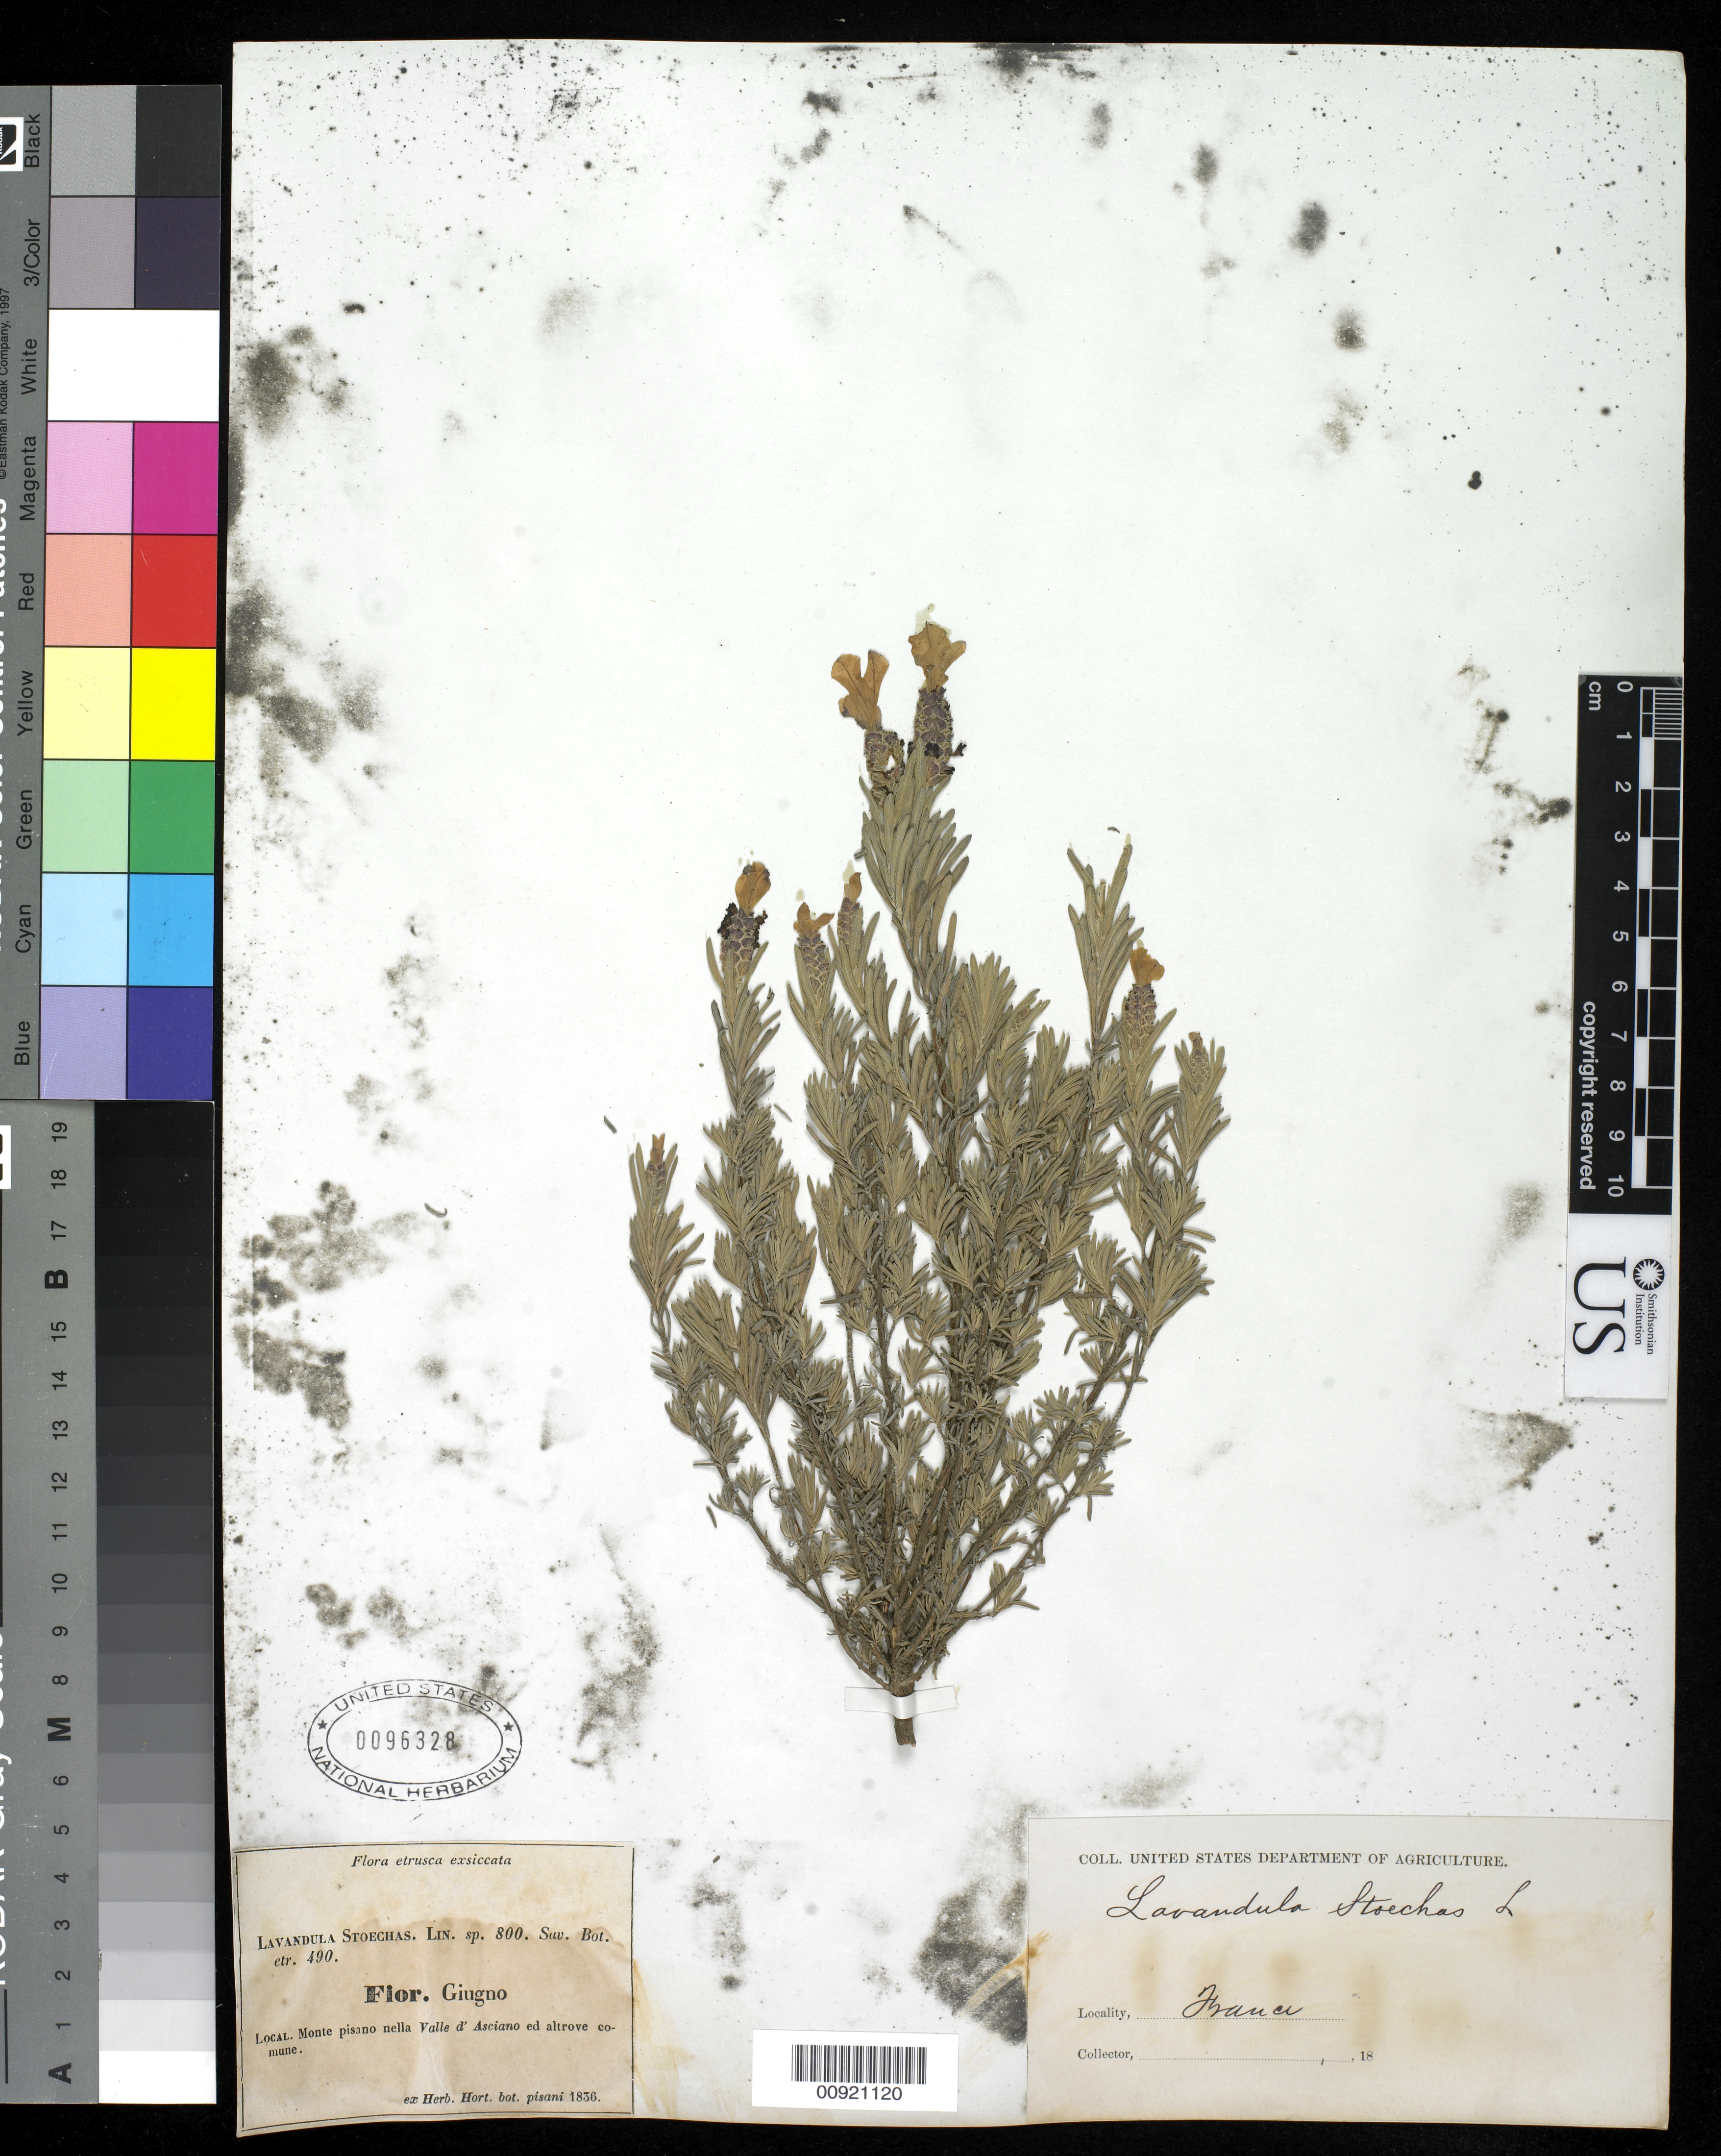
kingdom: Plantae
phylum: Tracheophyta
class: Magnoliopsida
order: Lamiales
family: Lamiaceae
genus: Lavandula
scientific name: Lavandula stoechas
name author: L.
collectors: H. Pisani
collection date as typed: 1836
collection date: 1836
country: France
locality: Local monte pisano nella valle d' Asciano ed altrove commune.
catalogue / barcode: US 96328